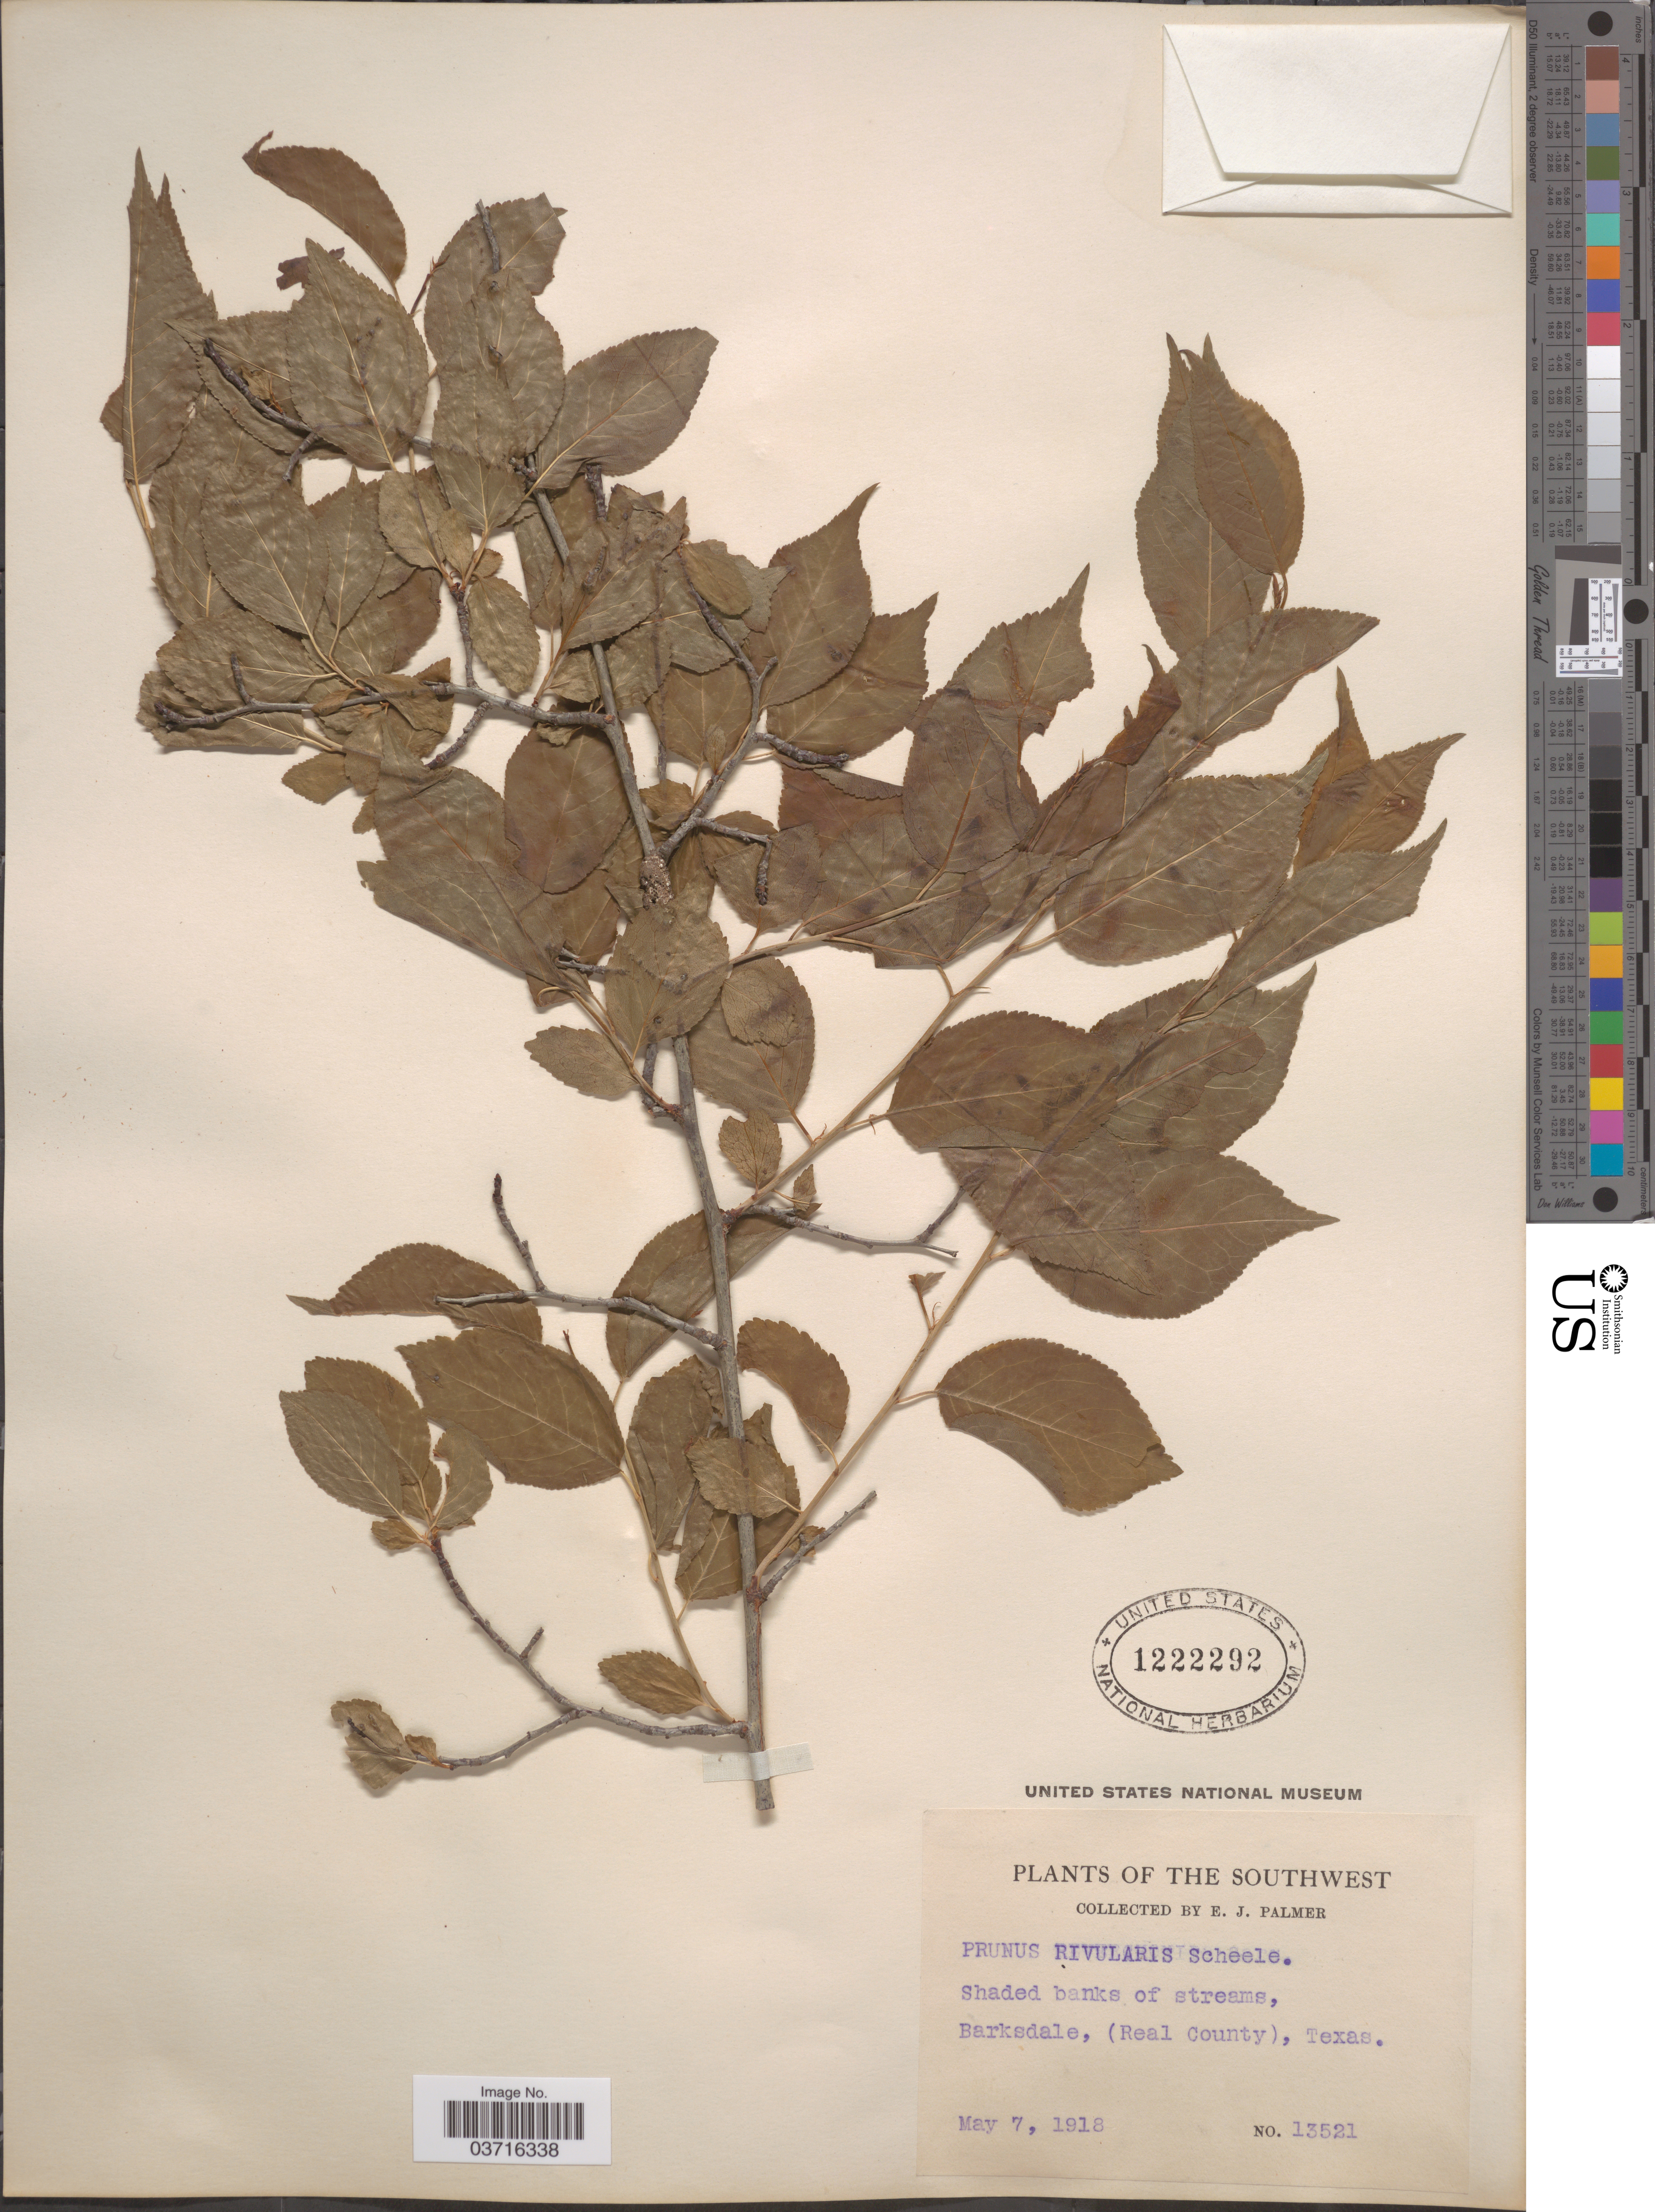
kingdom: Plantae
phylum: Tracheophyta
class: Magnoliopsida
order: Rosales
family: Rosaceae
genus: Prunus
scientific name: Prunus rivularis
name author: Scheele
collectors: E. J. Palmer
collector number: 13521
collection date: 1918-05-07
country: United States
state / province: Texas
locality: The Southwest. Barksdale, (Real County).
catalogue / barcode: US 1222292